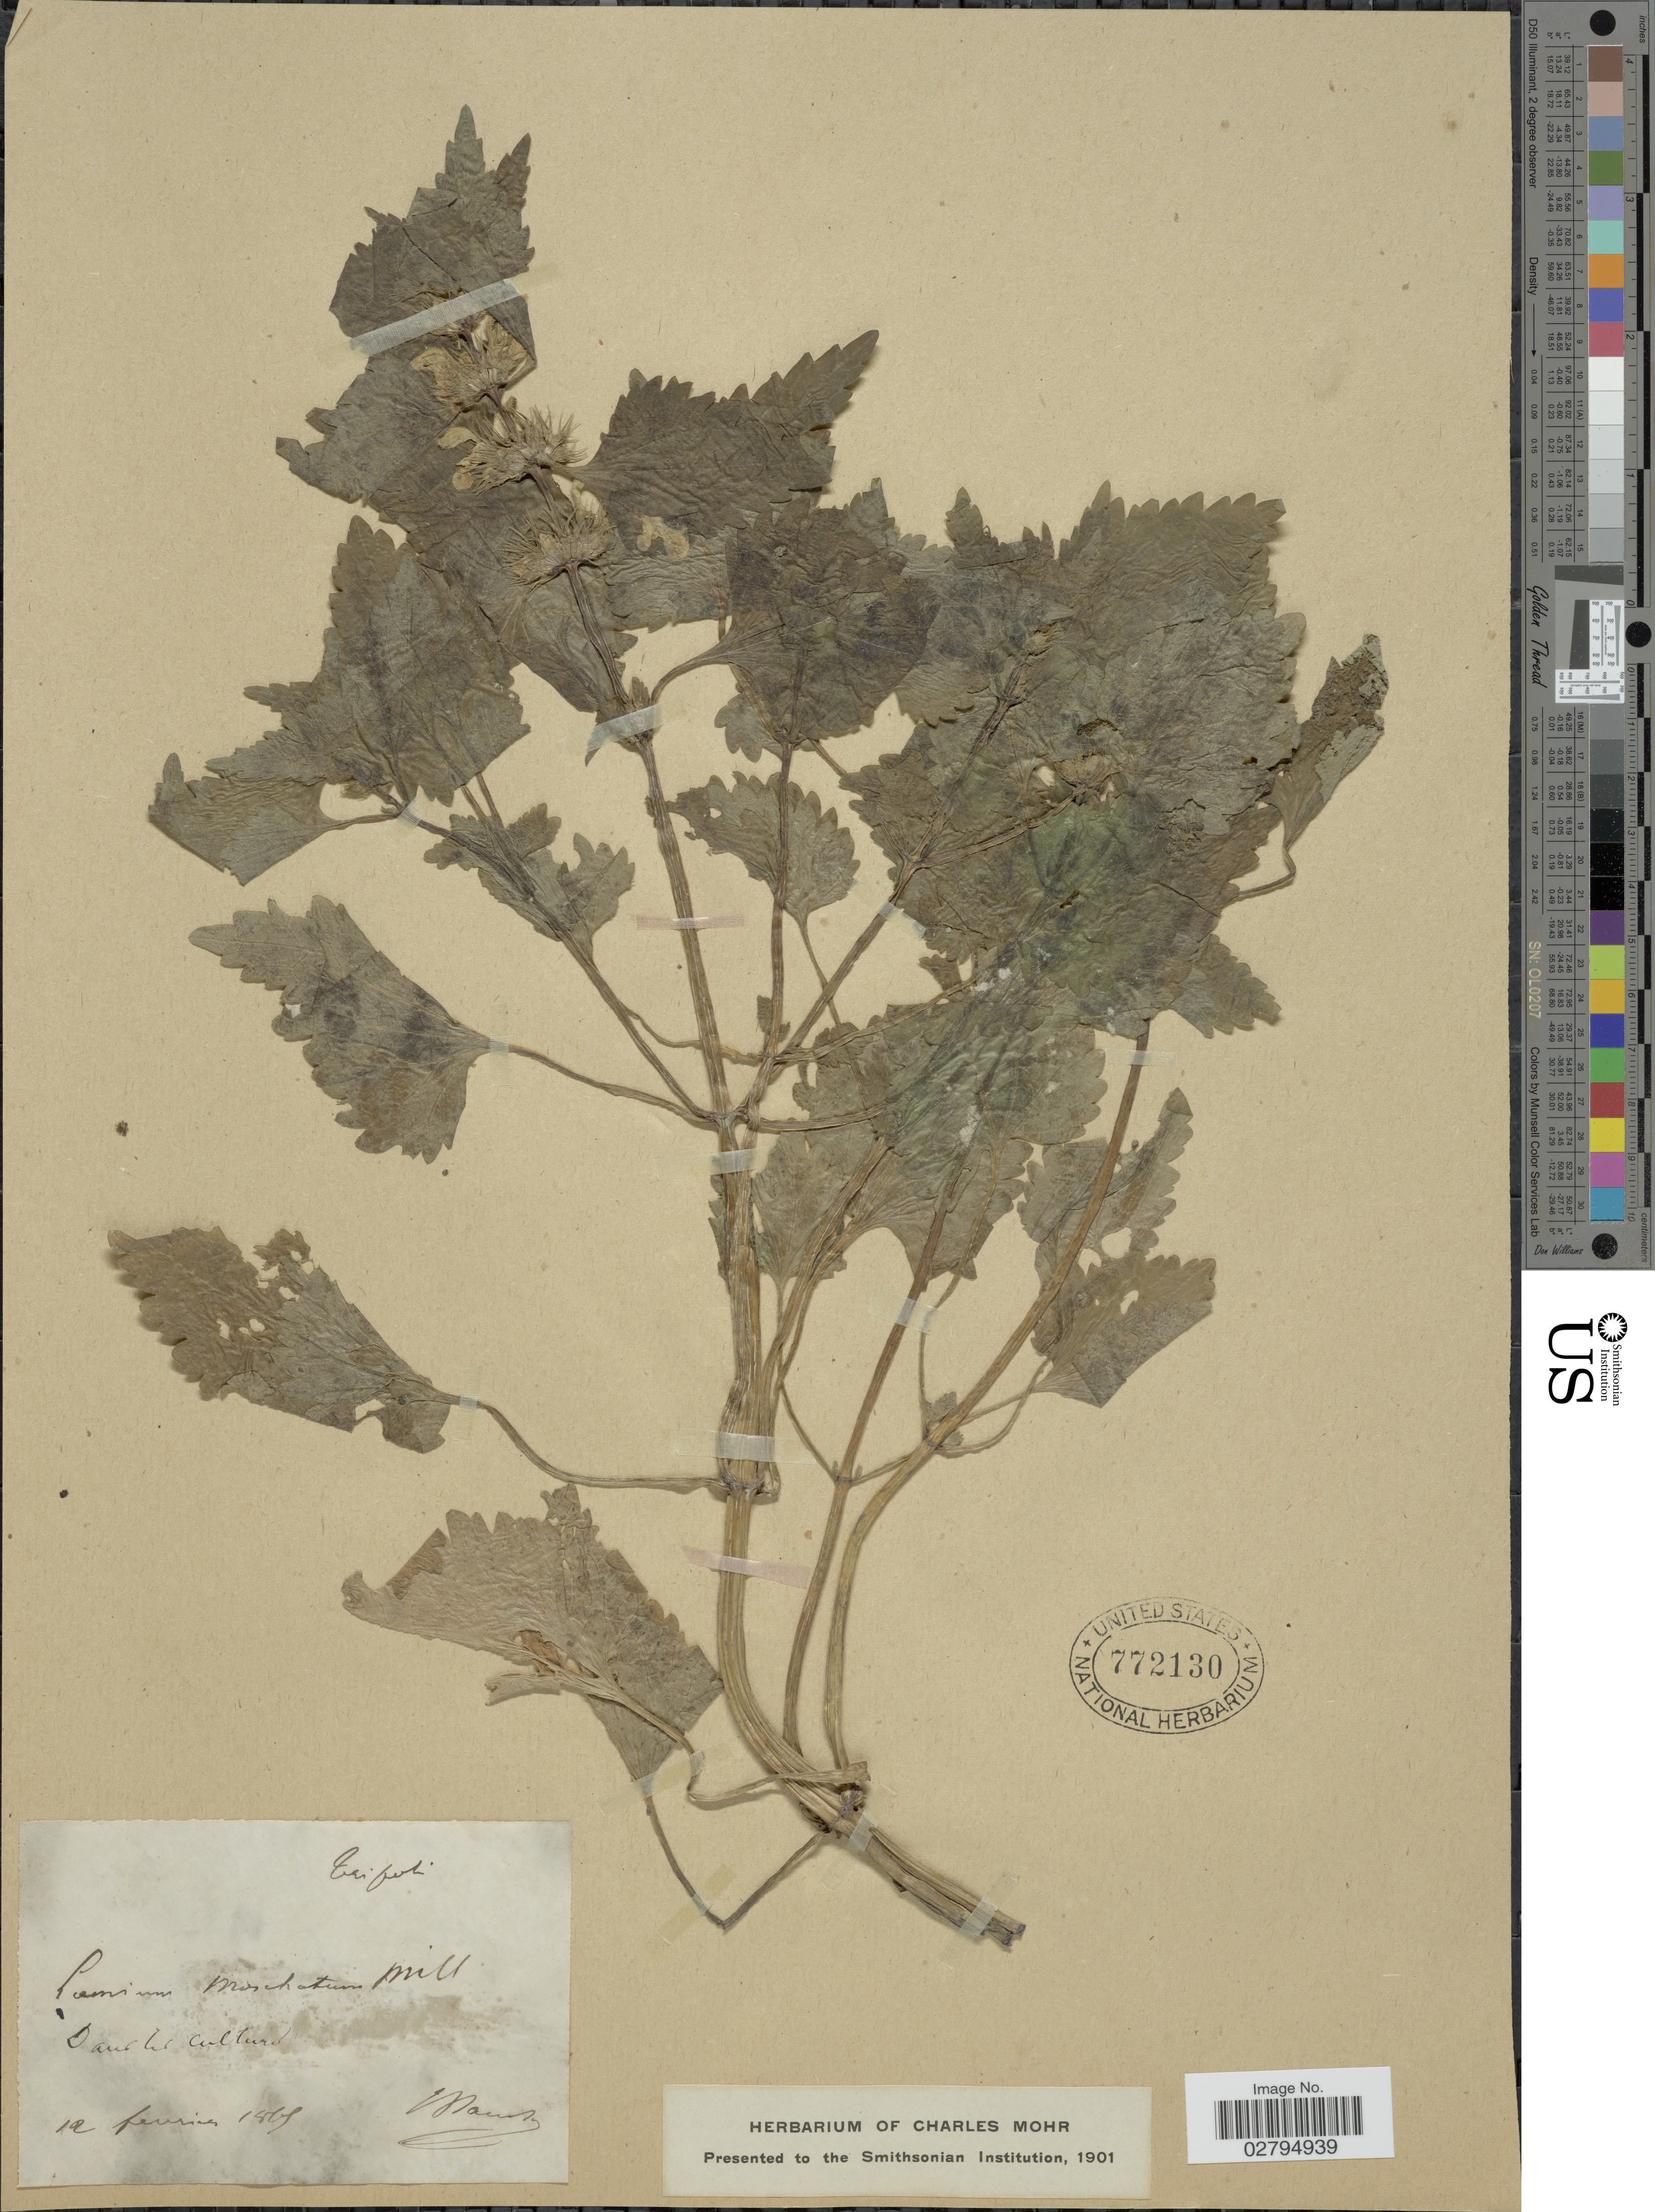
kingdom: Plantae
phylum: Tracheophyta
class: Magnoliopsida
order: Lamiales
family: Lamiaceae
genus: Lamium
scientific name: Lamium moschatum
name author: Mill.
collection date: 1865-02-12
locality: Dans le culturo [interpreted]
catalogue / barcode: US 772130